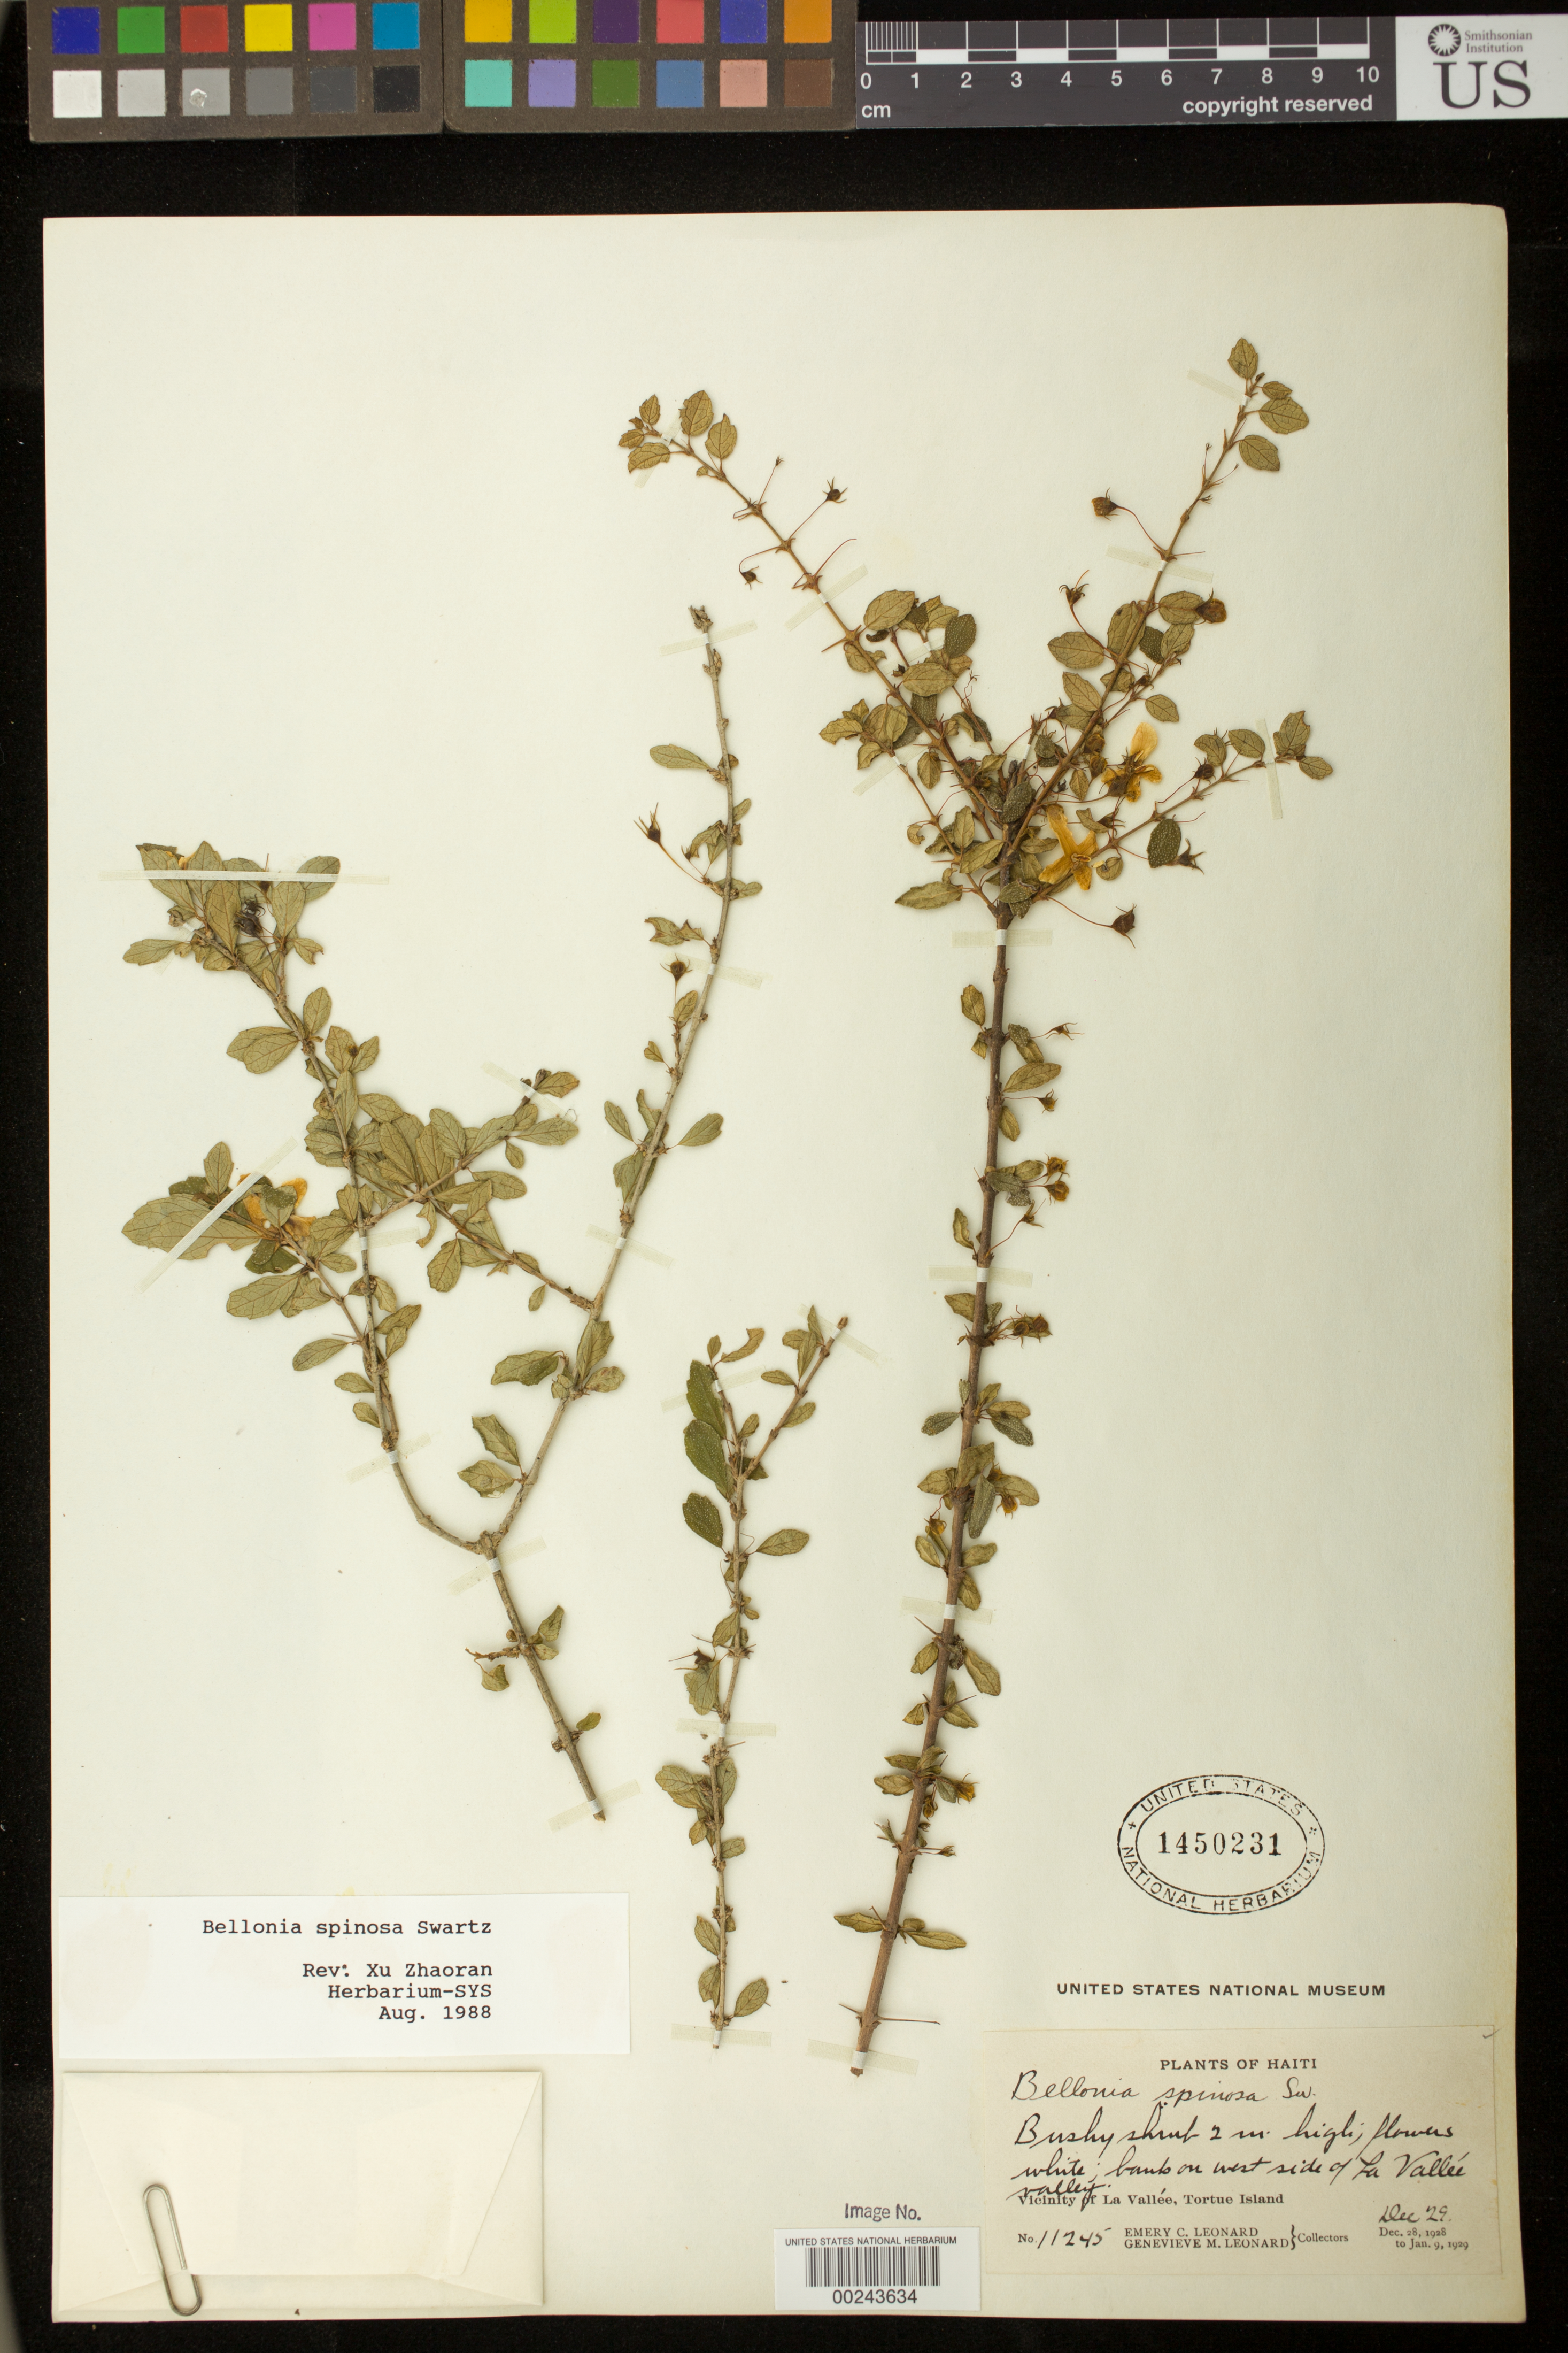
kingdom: Plantae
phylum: Tracheophyta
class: Magnoliopsida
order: Lamiales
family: Gesneriaceae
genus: Bellonia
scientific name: Bellonia spinosa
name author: Sw.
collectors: E. C. Leonard & G. M. Leonard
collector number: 11245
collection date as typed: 29 Dec 1928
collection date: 1928-12-29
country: Haiti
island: Ile de la Tortue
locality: Tortue Island, bank on W side of La Vallee valley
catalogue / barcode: US 1450231